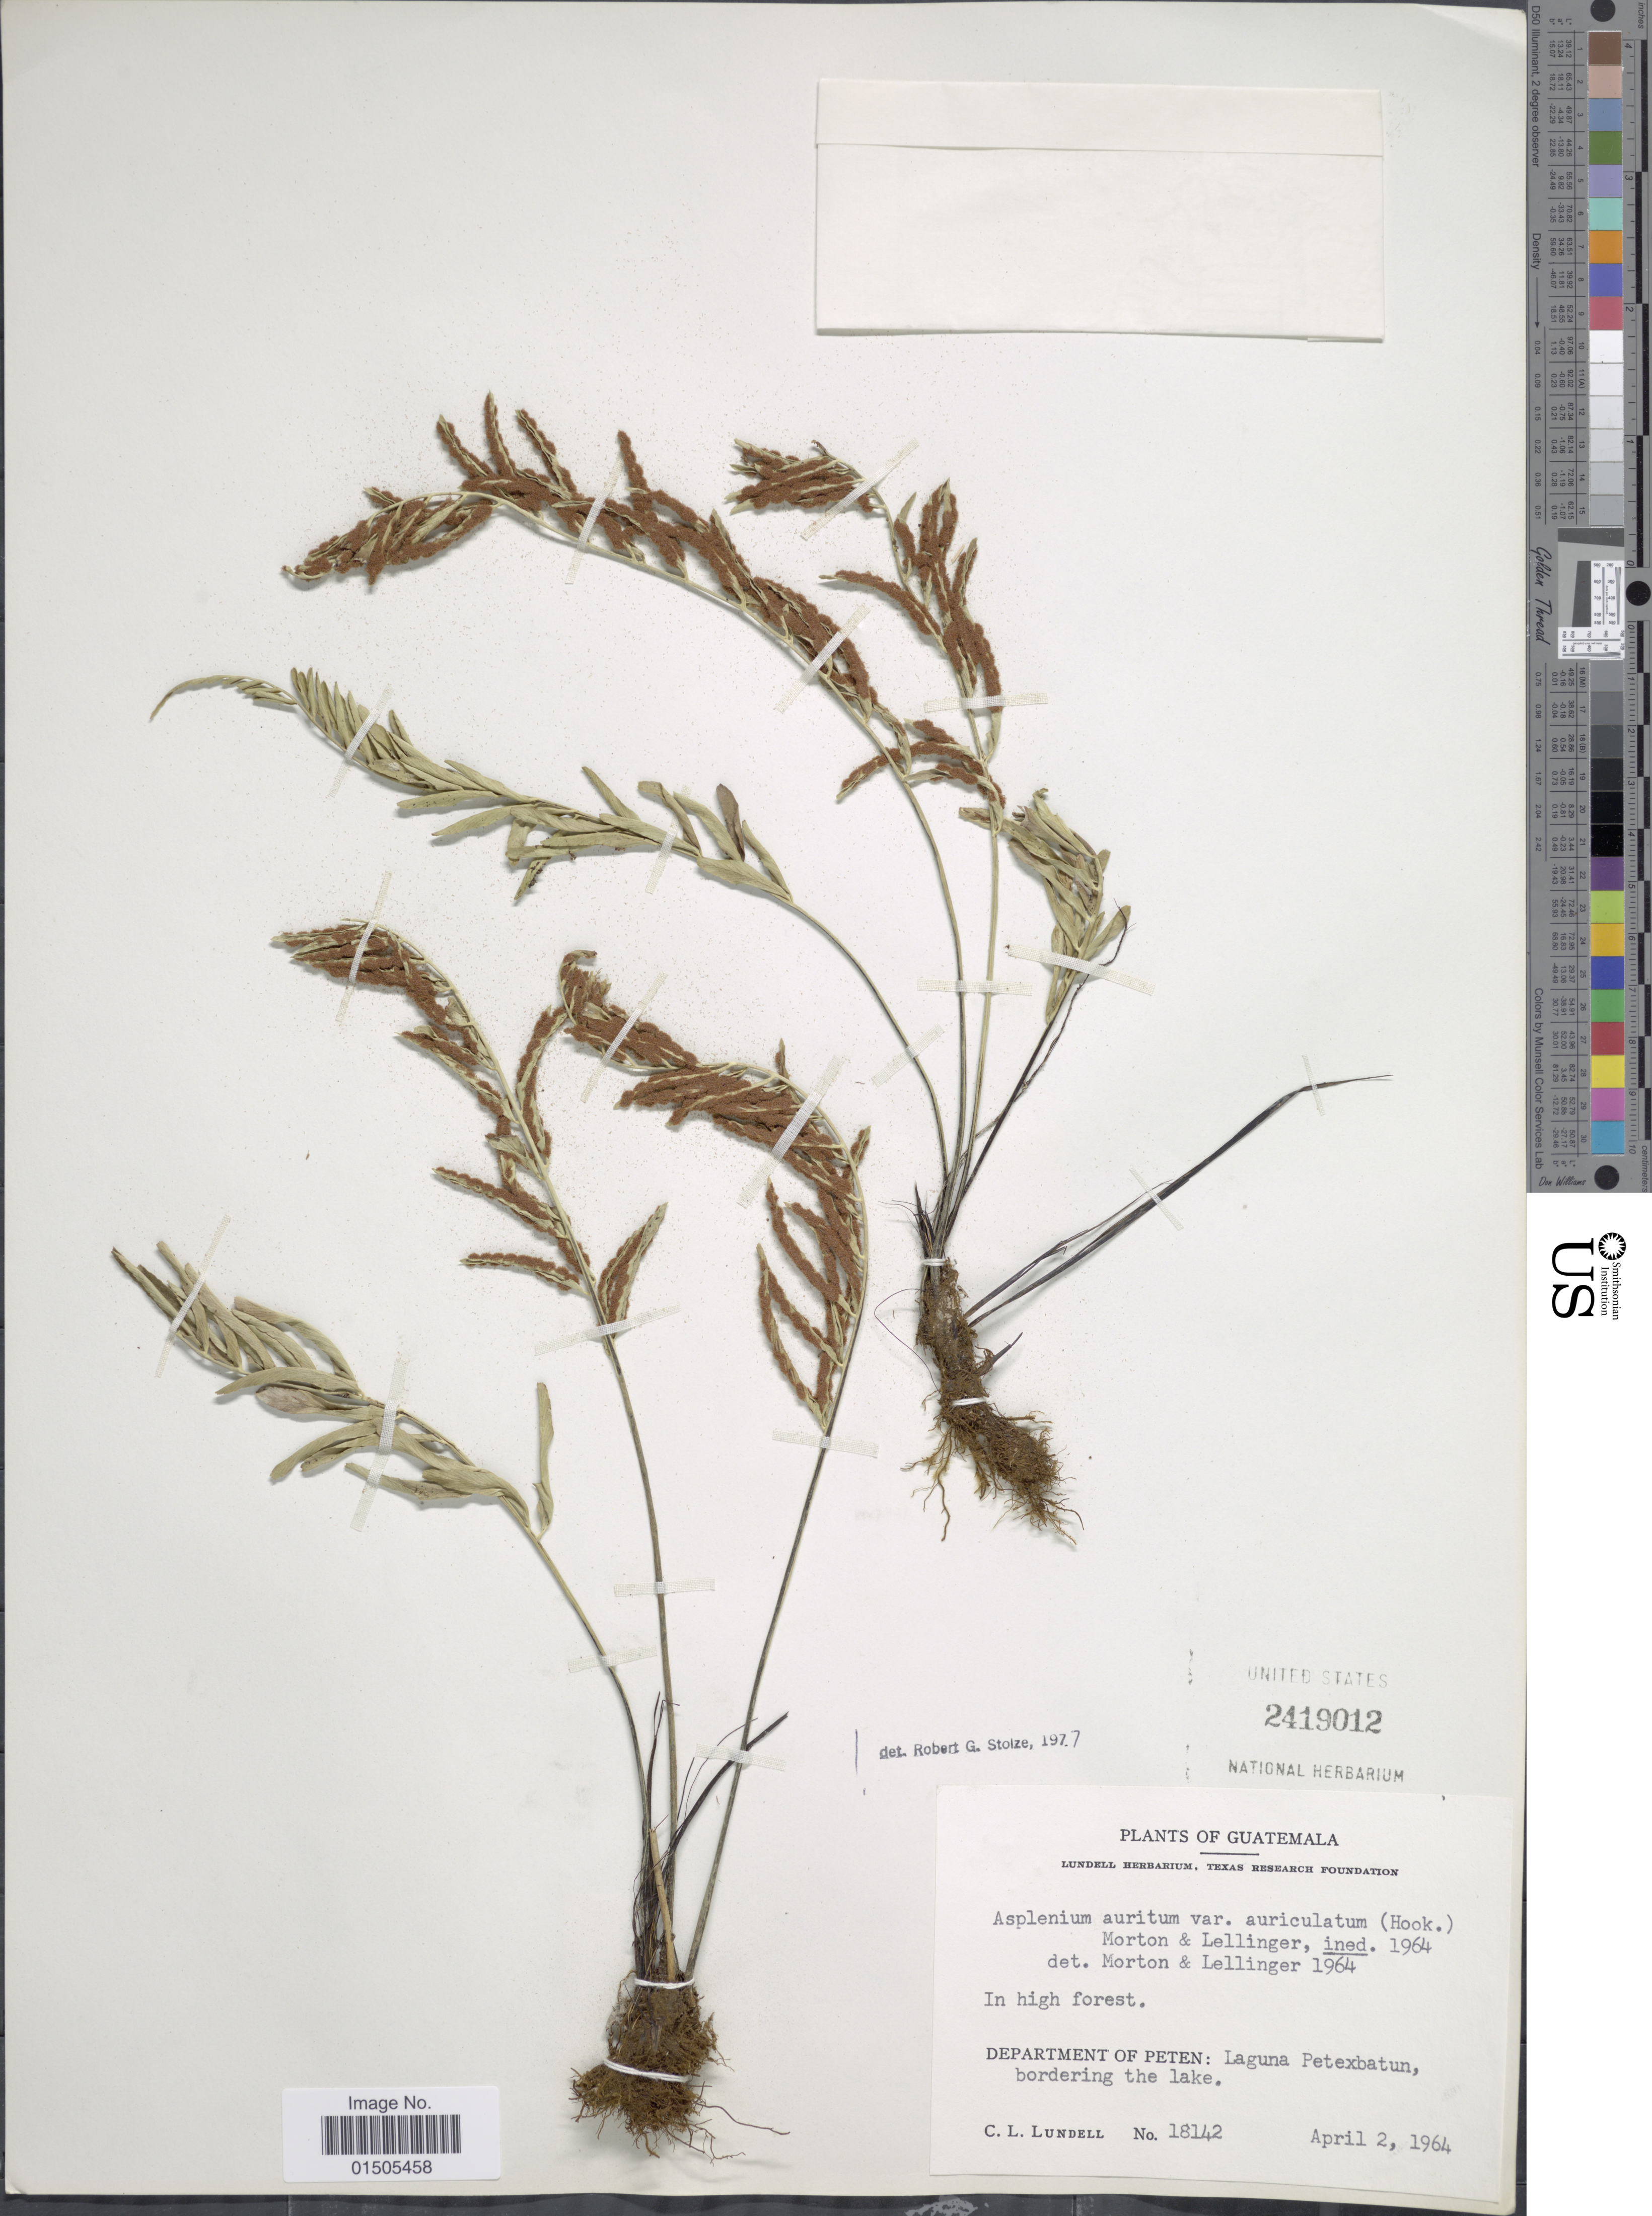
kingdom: Plantae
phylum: Tracheophyta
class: Polypodiopsida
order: Polypodiales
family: Aspleniaceae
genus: Asplenium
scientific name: Asplenium auritum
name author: Sw.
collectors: C. L. Lundell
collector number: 18142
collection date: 1964-04-02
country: Guatemala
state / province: El Petén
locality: Department of Peten: Lagun Petexbatun, bordering the Lake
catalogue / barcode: US 2419012